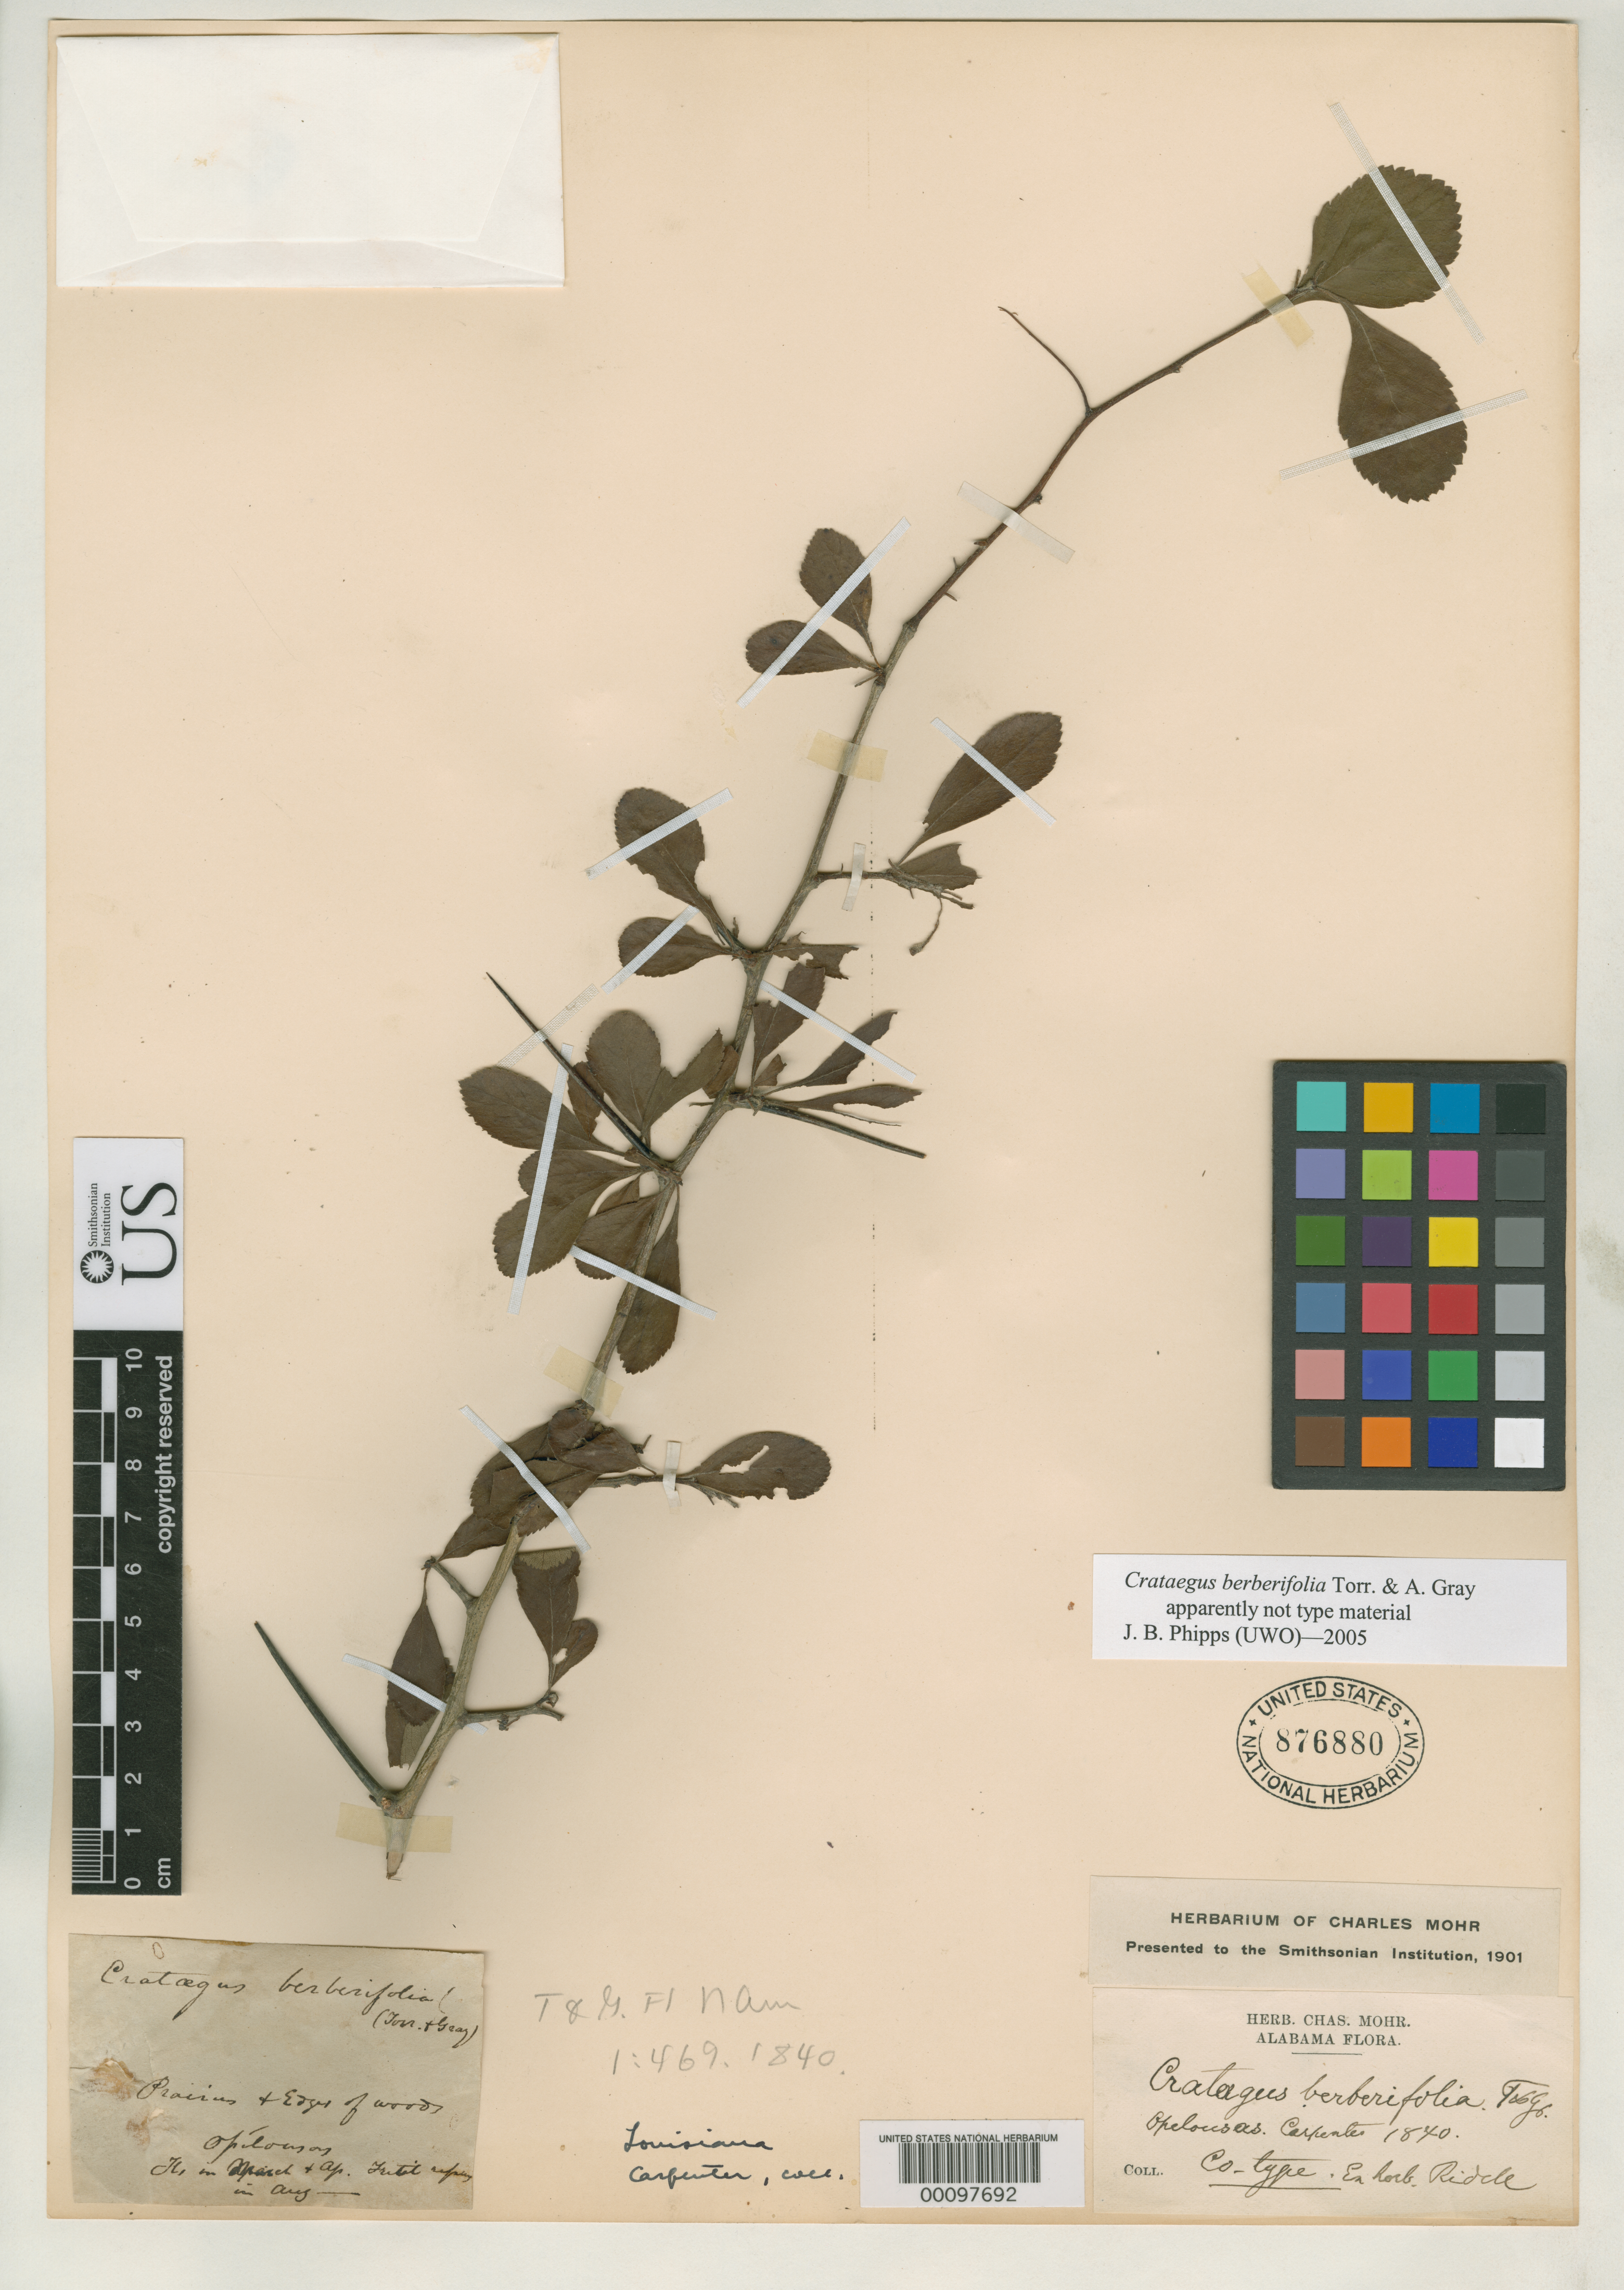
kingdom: Plantae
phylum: Tracheophyta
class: Magnoliopsida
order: Rosales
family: Rosaceae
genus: Crataegus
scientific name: Crataegus berberifolia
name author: Torr. & A. Gray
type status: Possible Type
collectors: W. Carpenter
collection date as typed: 1840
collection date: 1840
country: United States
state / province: Louisiana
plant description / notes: Annotated "Co-type" in unknown hand; annotated "apparently not type material" by J.B. Phipps (2005).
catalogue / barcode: US 876880